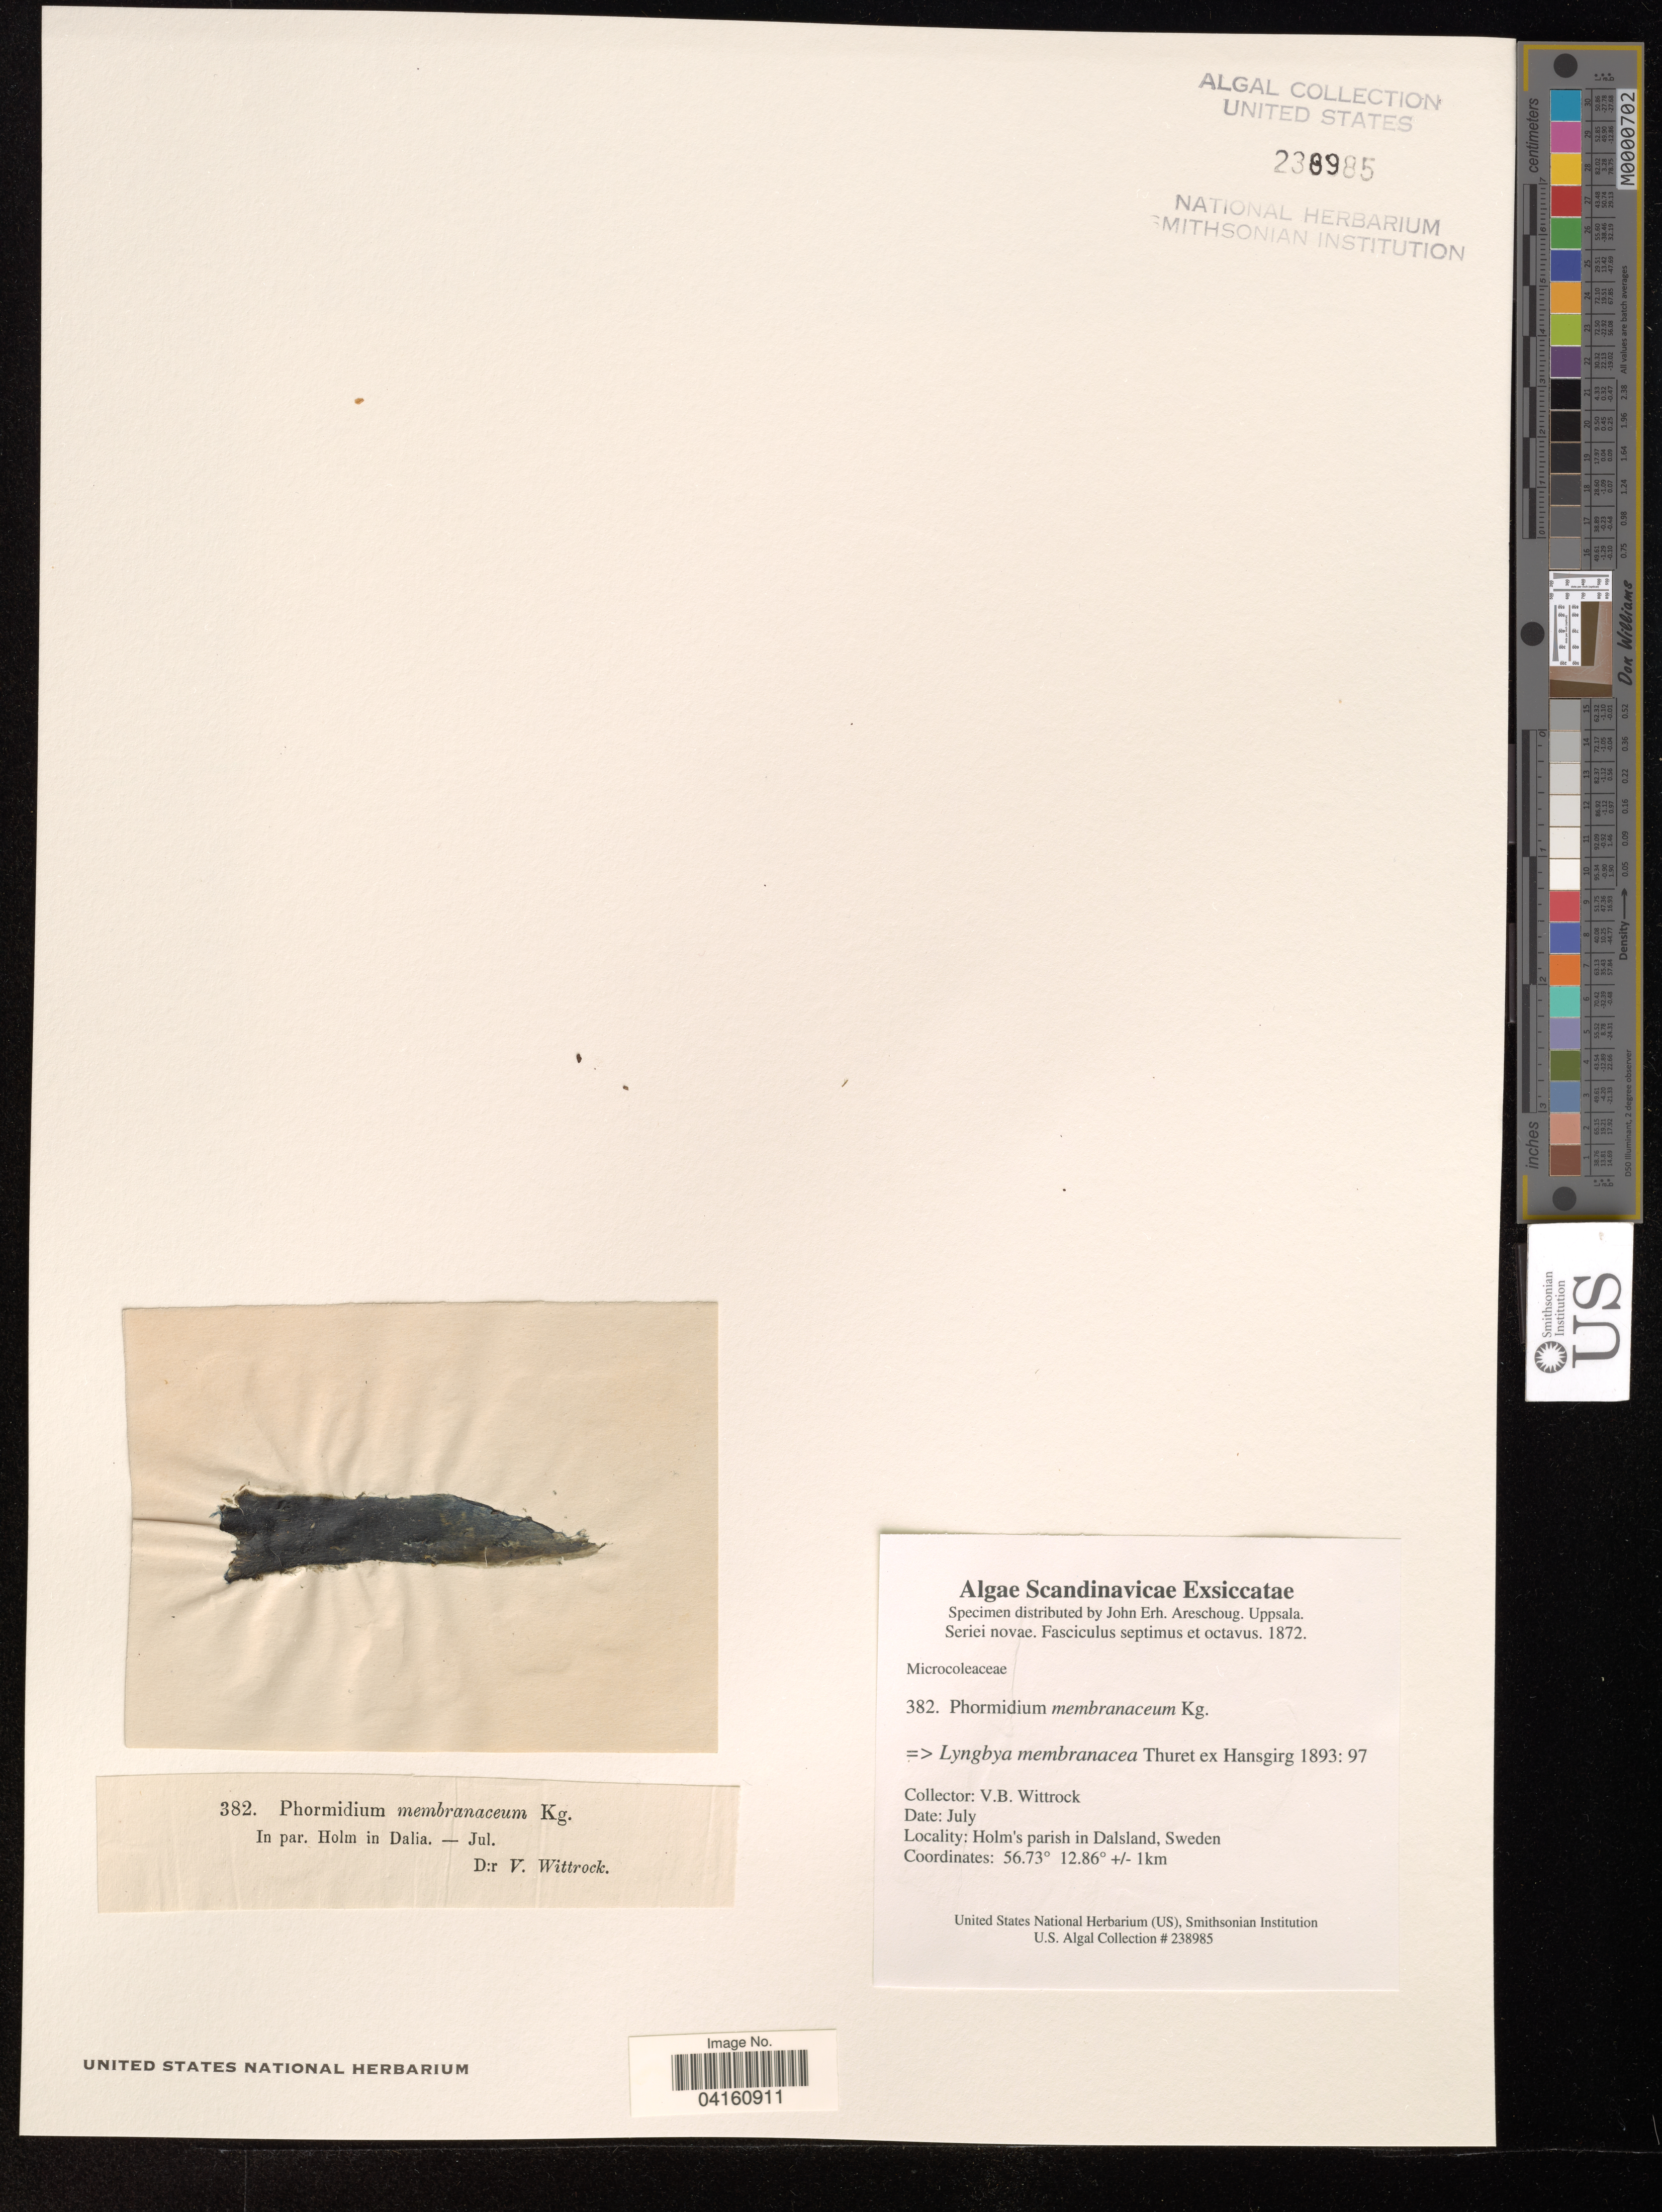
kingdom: Bacteria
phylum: Cyanobacteria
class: Cyanobacteriia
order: Cyanobacteriales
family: Microcoleaceae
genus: Lyngbya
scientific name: Lyngbya membranacea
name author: Thuret ex Hansgirg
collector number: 382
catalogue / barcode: US 238985